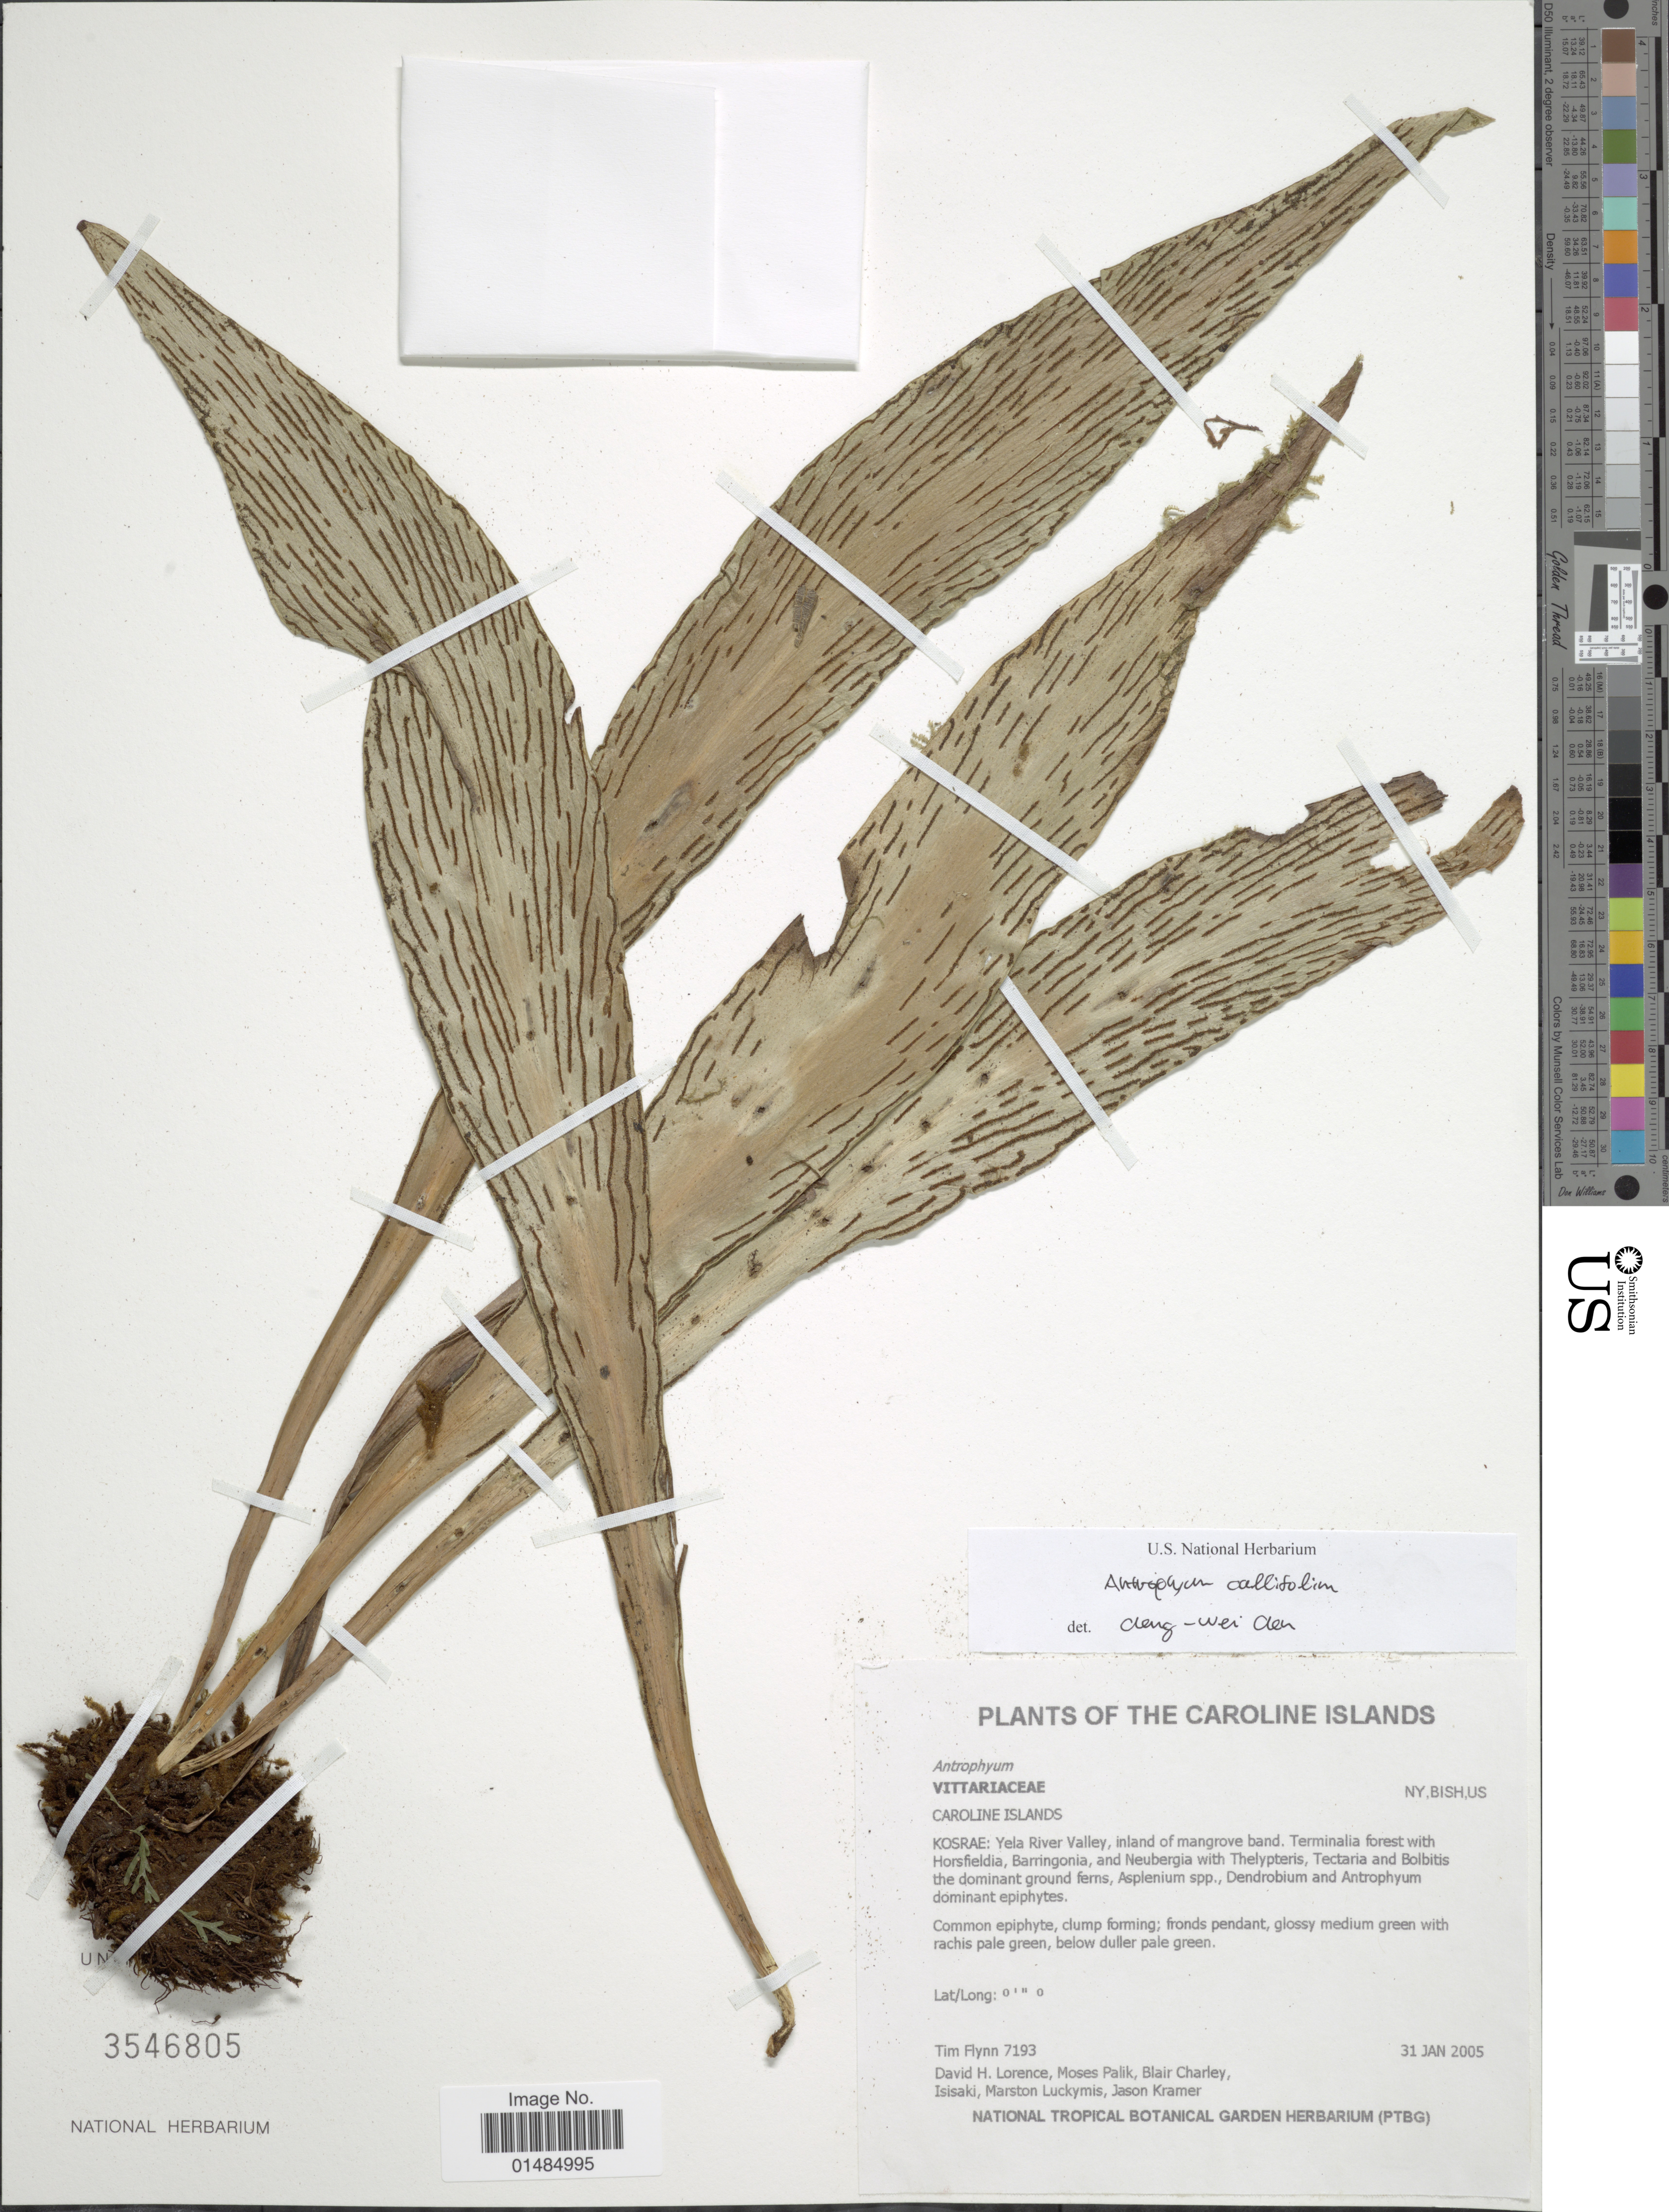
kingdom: Plantae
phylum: Tracheophyta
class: Polypodiopsida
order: Polypodiales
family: Pteridaceae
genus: Antrophyum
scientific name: Antrophyum callifolium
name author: Blume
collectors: T. Flynn, D. Lorence, M. Palik, B. Charley & et al.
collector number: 7193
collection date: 2005-01-31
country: Micronesia, Federated States of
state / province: Kosrae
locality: The Caroline Islands, Kosrae: Yela River Valley, inland of mangrove band.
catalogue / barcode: US 3546805